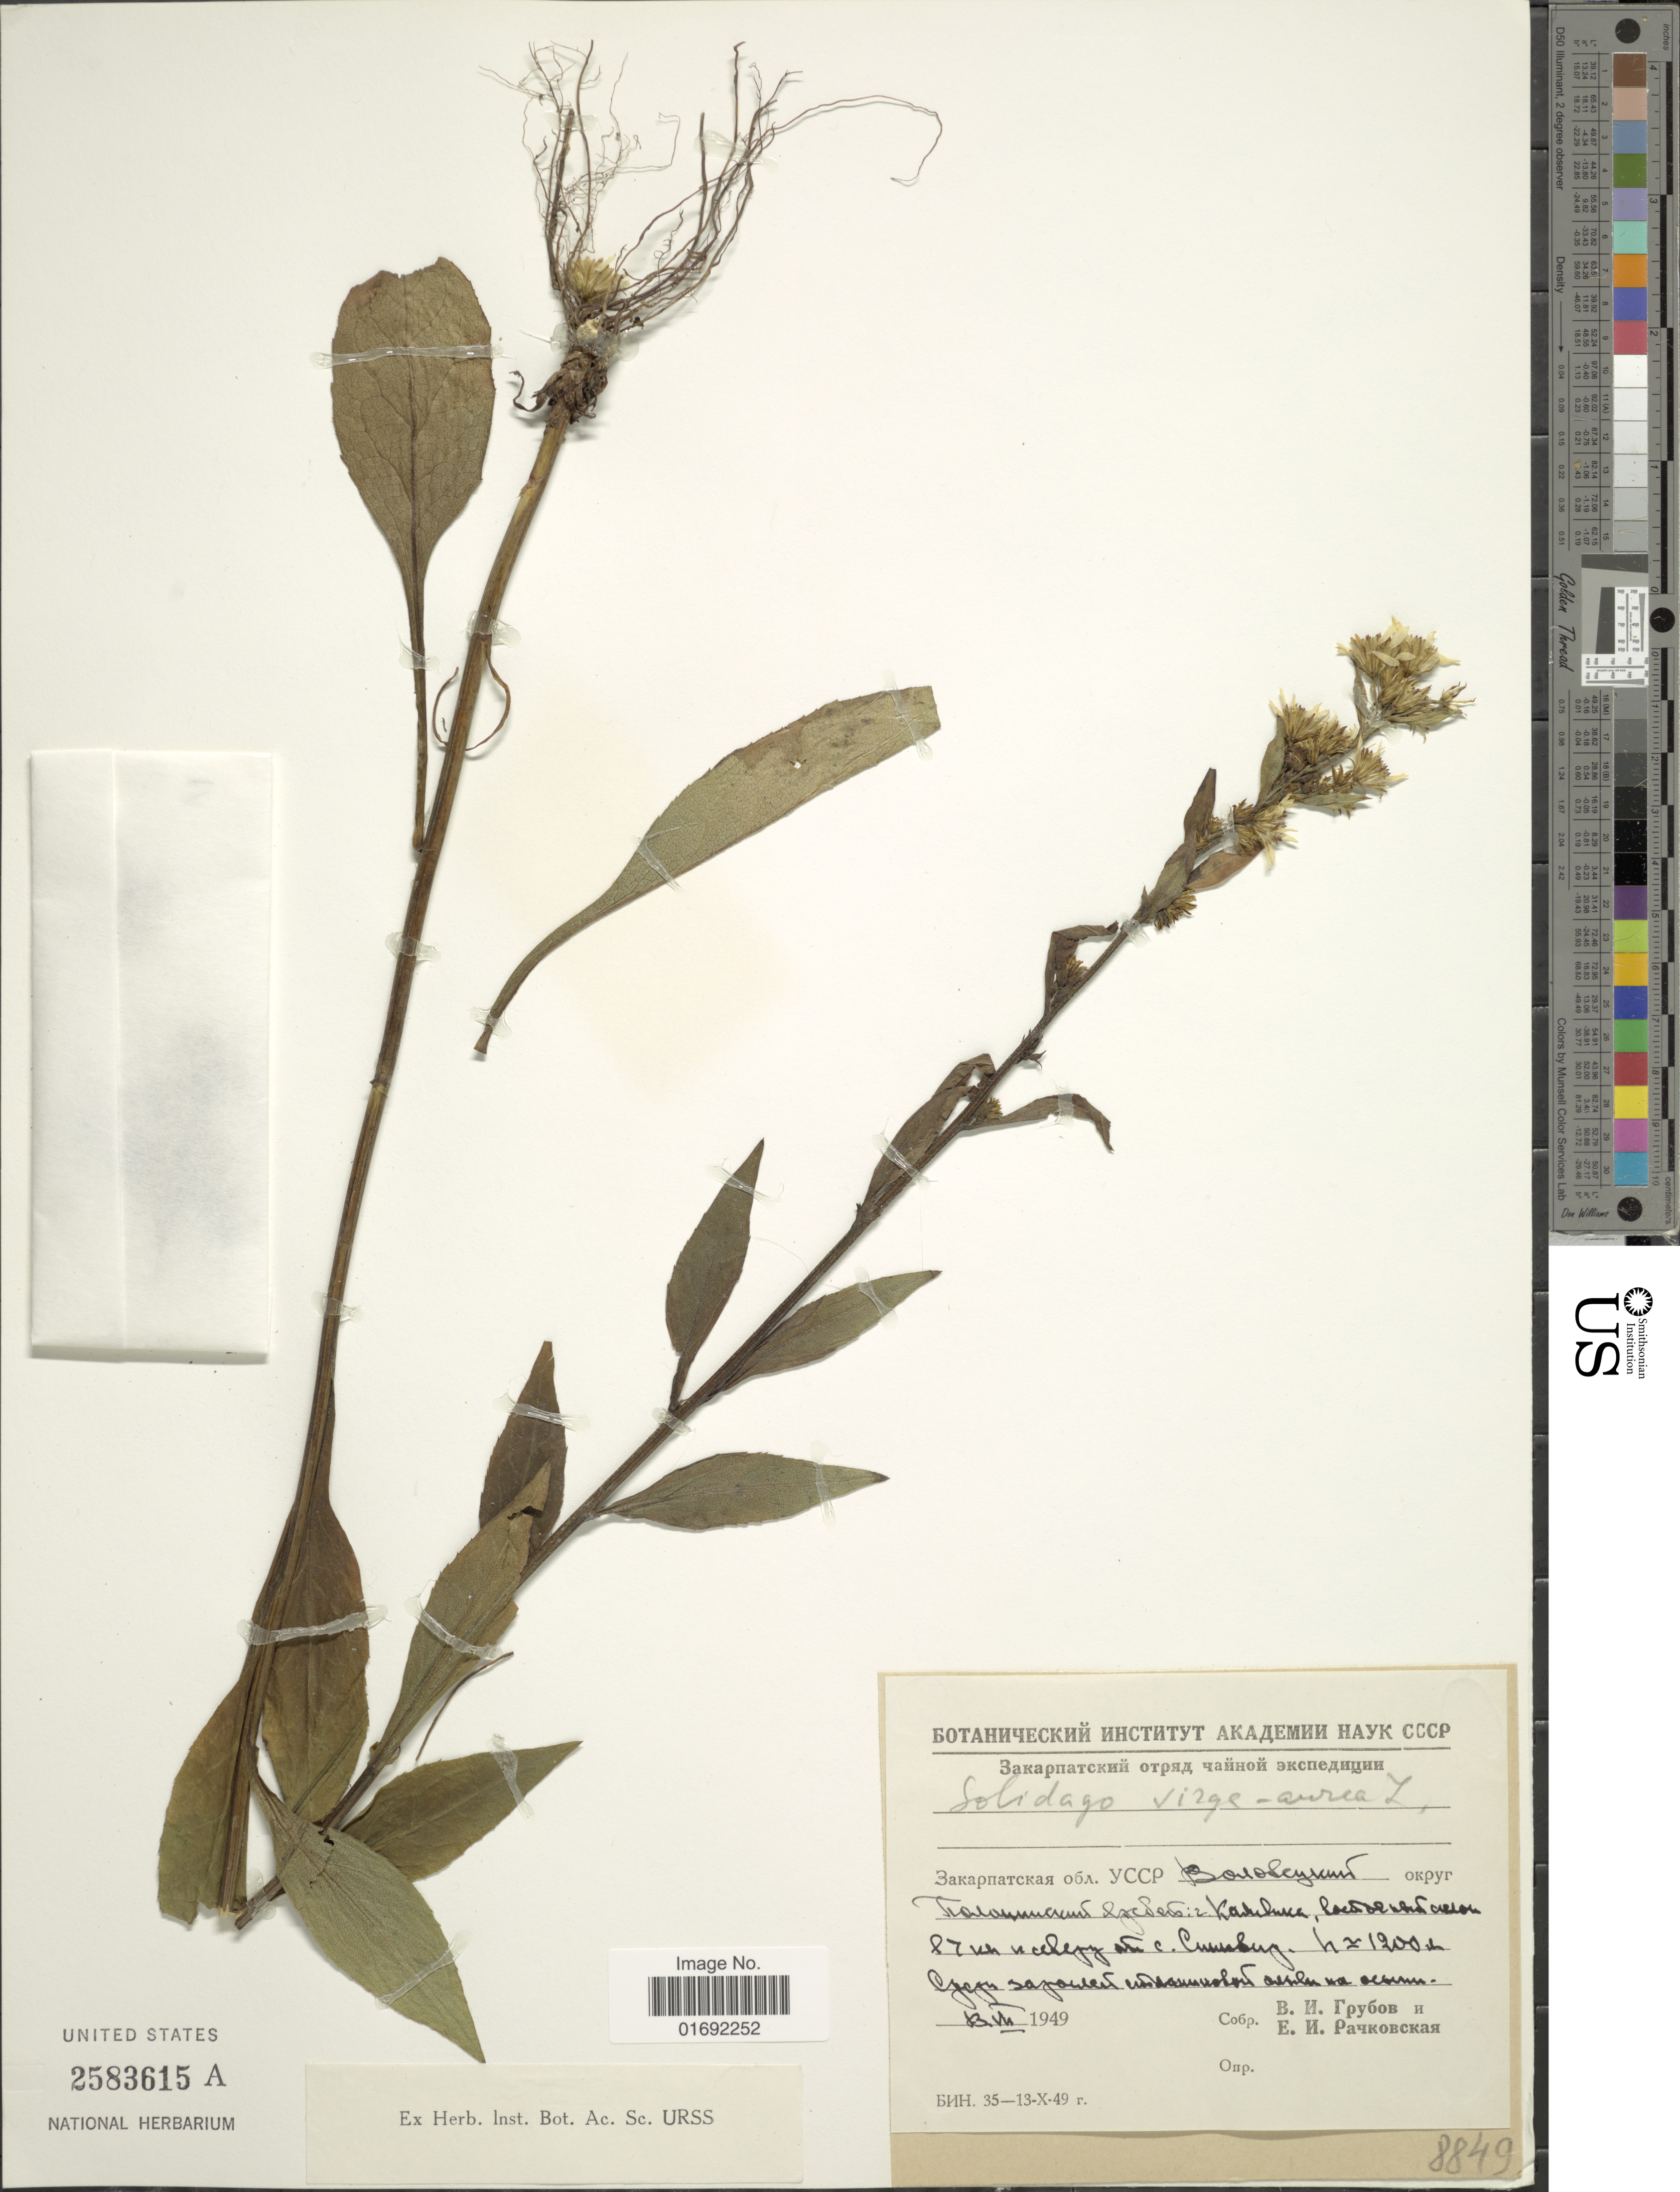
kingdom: Plantae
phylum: Tracheophyta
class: Magnoliopsida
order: Asterales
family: Asteraceae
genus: Solidago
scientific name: Solidago virgaurea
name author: L.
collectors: V. I. Grubov & E. Rachkovskaya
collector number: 8849?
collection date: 1949-07-13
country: Ukraine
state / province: Zakarpattya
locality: Volovetskiy okrug. Ridge Poloninskiy.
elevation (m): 1200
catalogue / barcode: US 2583615A